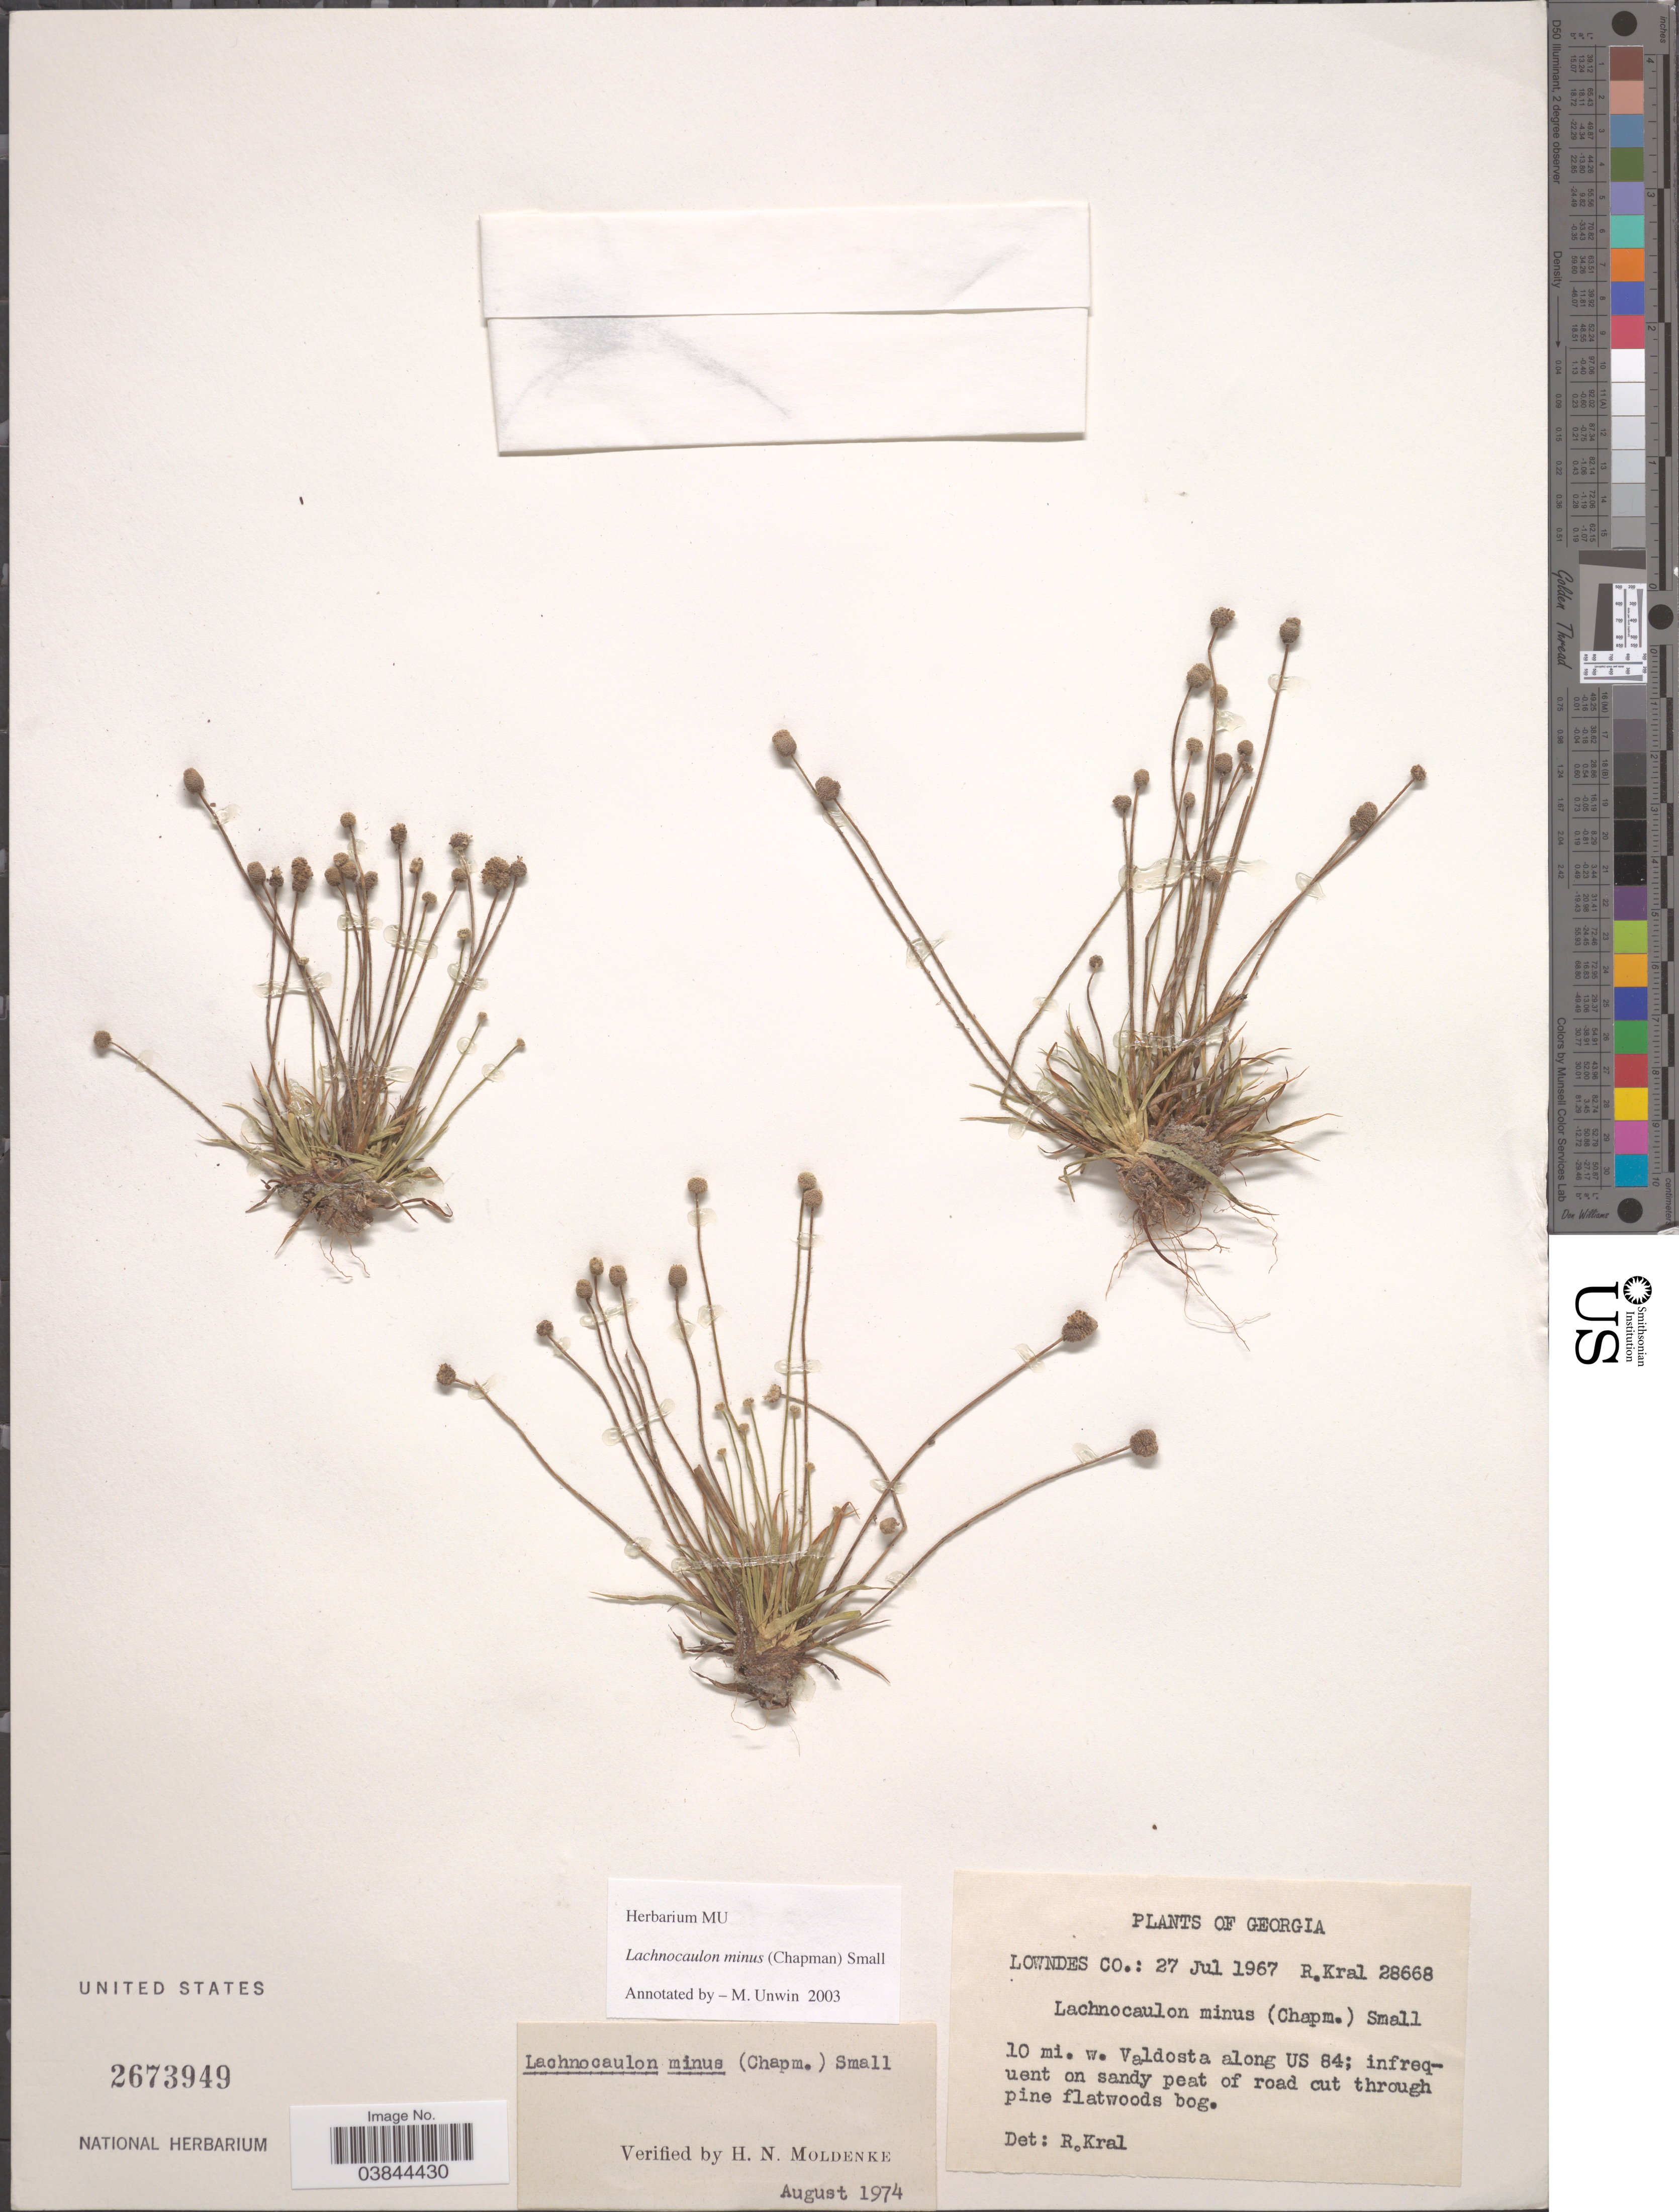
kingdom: Plantae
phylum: Tracheophyta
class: Liliopsida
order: Poales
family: Eriocaulaceae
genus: Lachnocaulon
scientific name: Lachnocaulon minus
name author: (Chapm.) Small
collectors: R. Kral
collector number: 28668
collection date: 1967-07-27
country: United States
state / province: Georgia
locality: Lowndes Co.: 10 mi. w. Valdosta along US 84.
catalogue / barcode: US 2673949